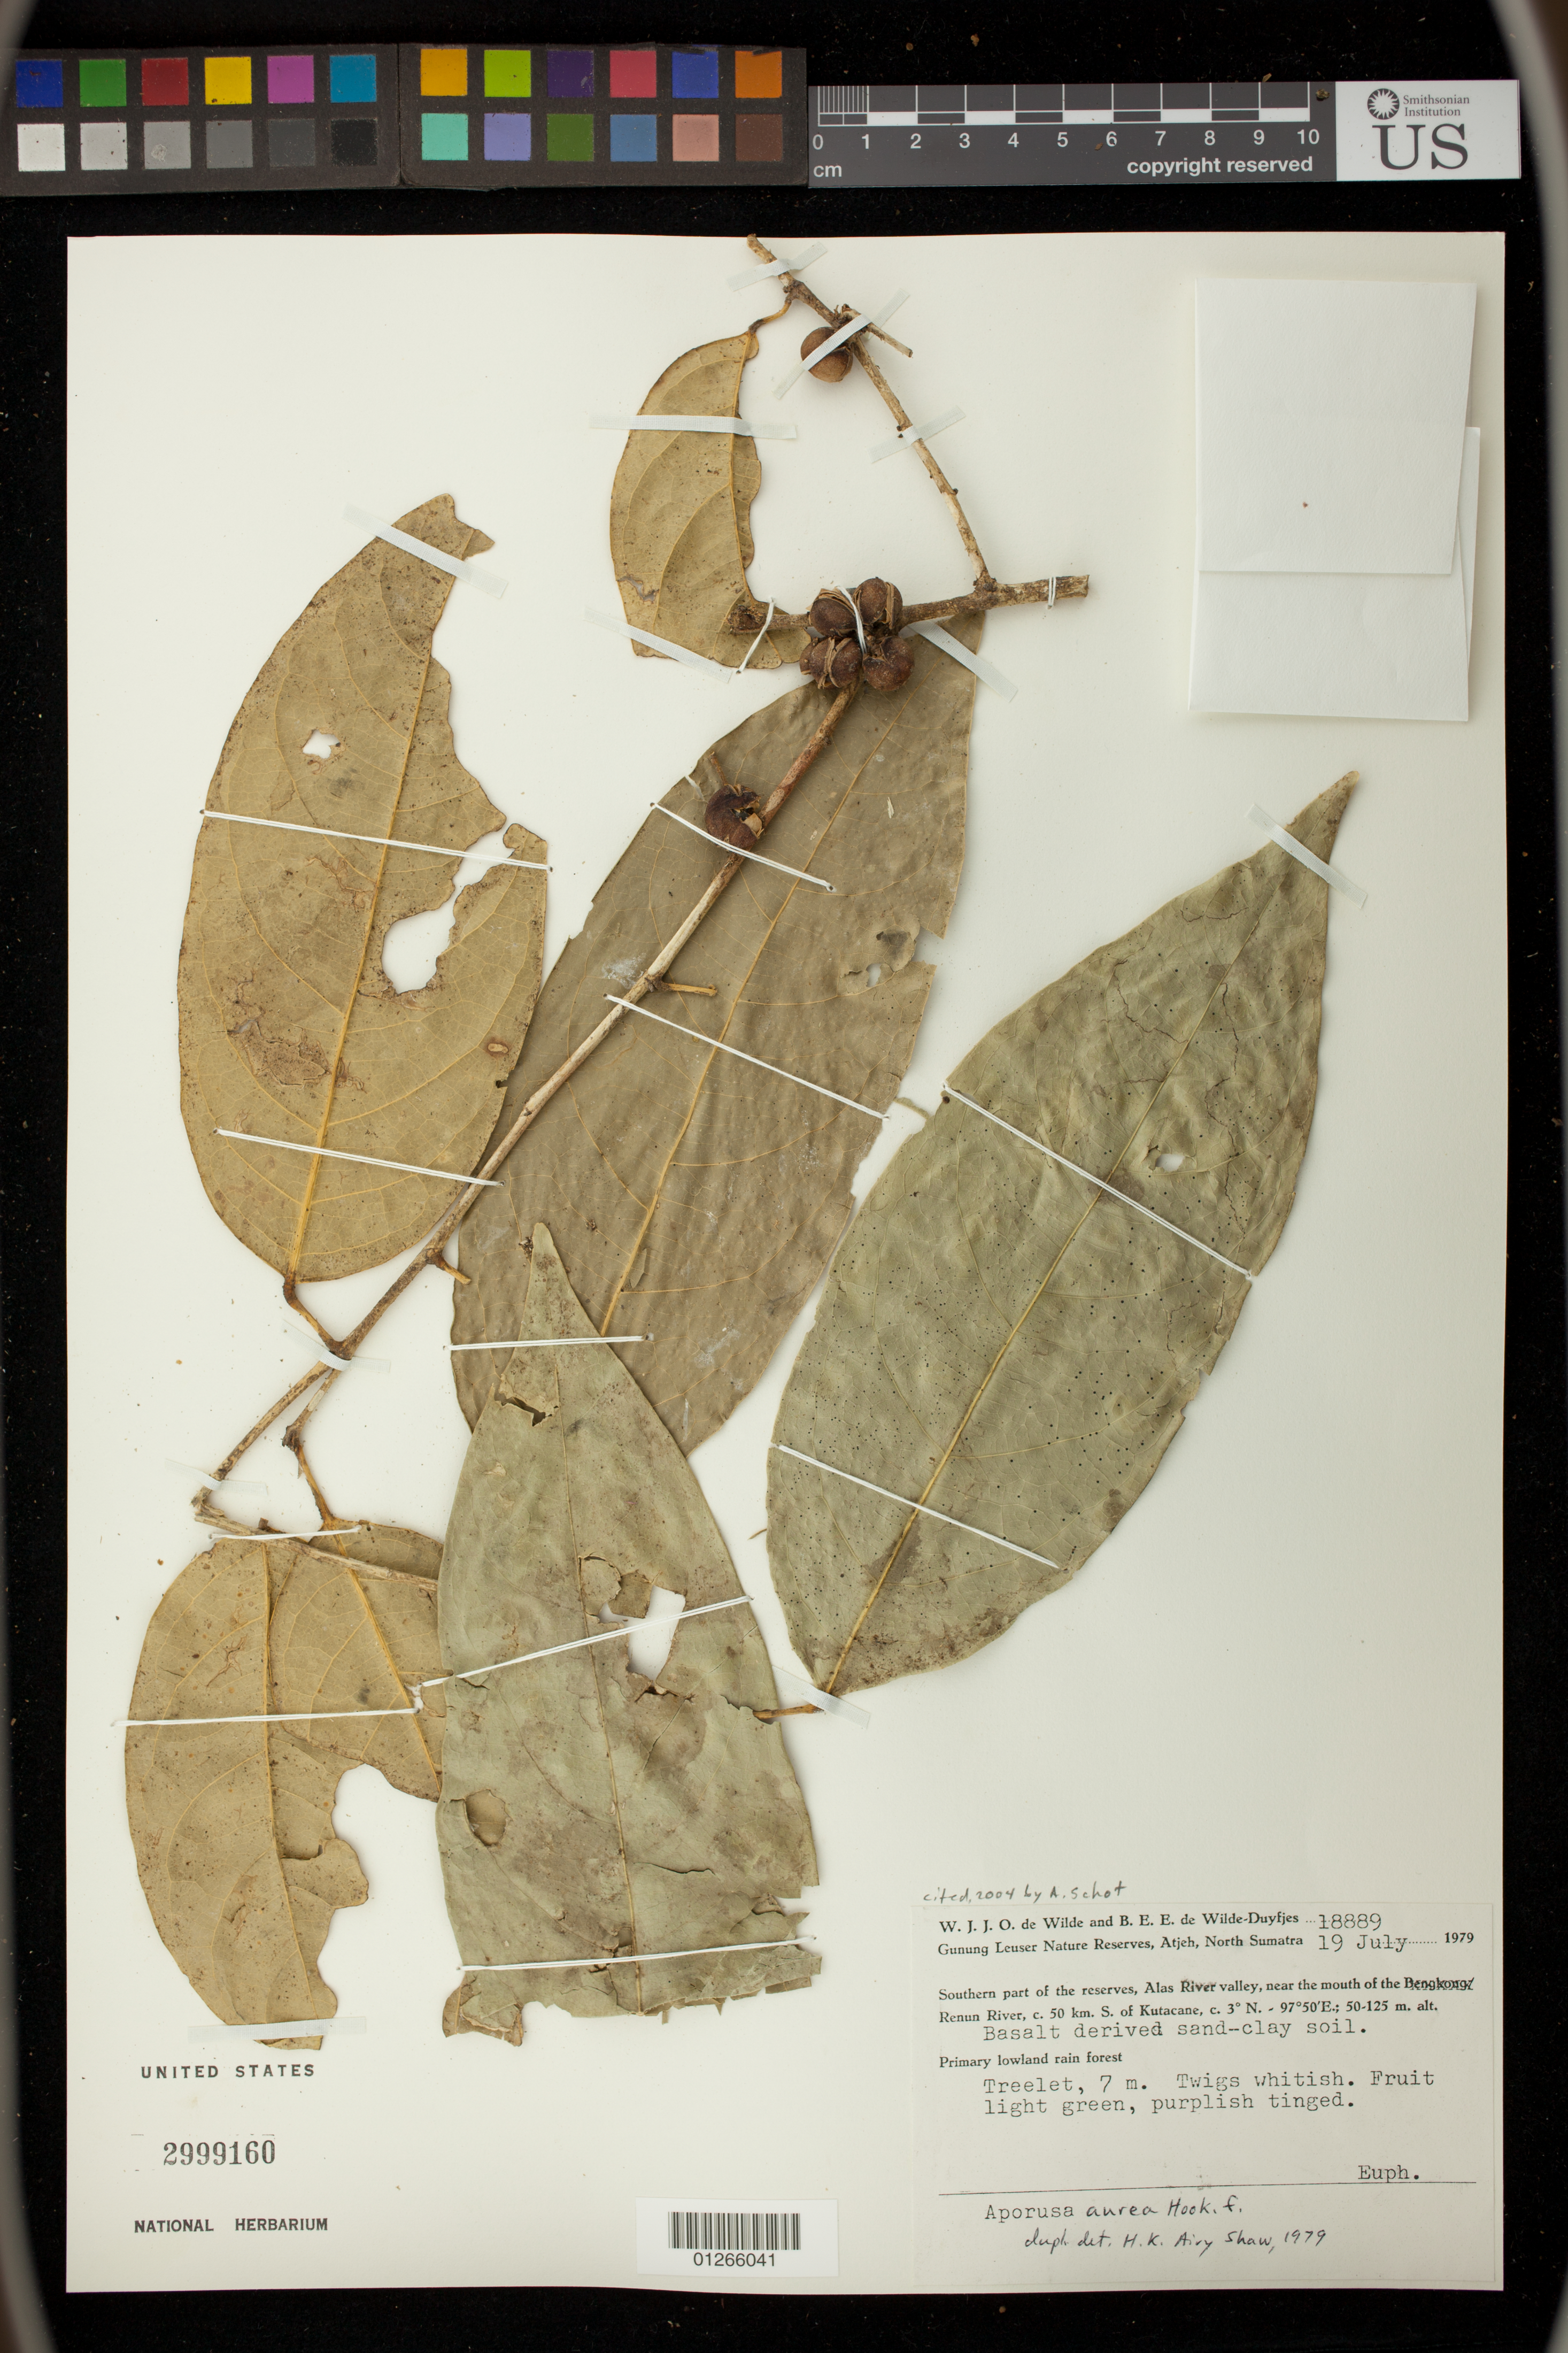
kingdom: Plantae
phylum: Tracheophyta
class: Magnoliopsida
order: Malpighiales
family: Phyllanthaceae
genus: Aporosa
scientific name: Aporosa aurea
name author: Hook. f.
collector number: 18889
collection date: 1979-07-19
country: Indonesia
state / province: Sumatra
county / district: Sumatera Utara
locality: Gunung Leuser Nature Reserves, Atjeh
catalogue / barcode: US 2999160